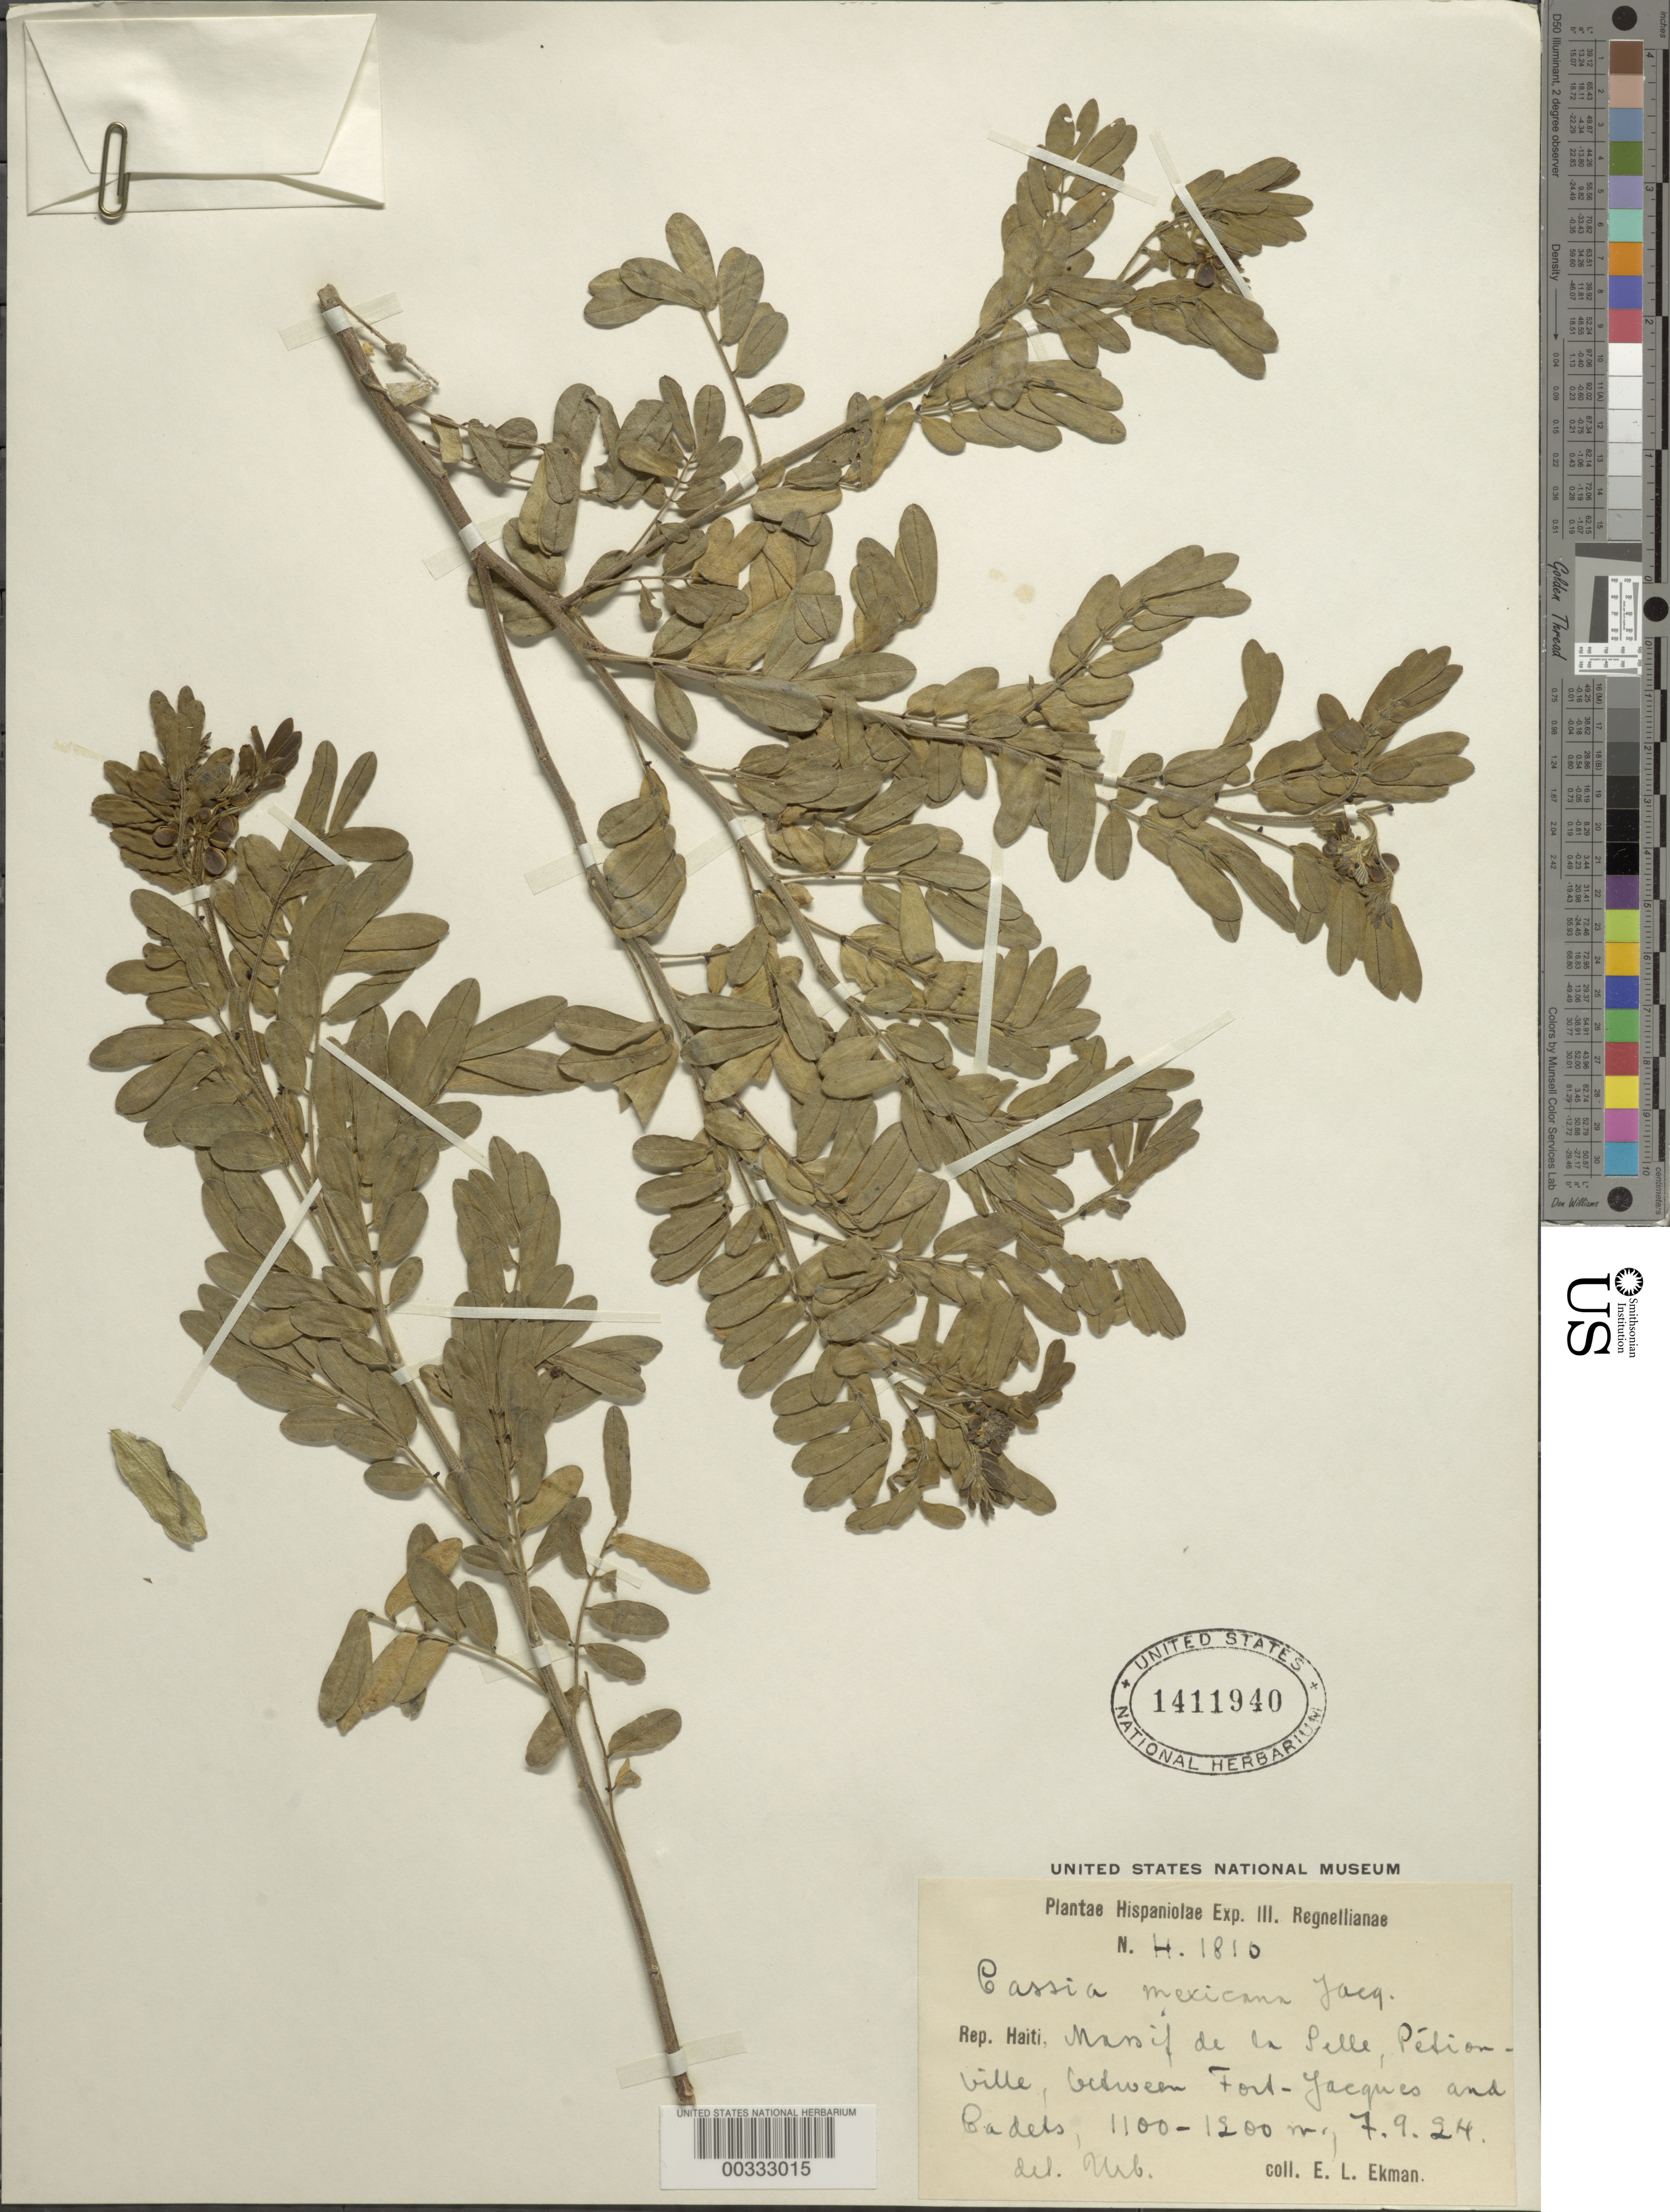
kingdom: Plantae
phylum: Tracheophyta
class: Magnoliopsida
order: Fabales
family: Fabaceae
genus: Senna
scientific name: Senna mexicana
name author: (Jacq.) H.S. Irwin & Barneby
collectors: E. L. Ekman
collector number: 1810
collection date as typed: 07 Sep 1924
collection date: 1924-09-07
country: Haiti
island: Hispaniola Island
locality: Massif de la pelle, petionville, between fort jacques and cadets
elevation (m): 1100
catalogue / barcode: US 1411940